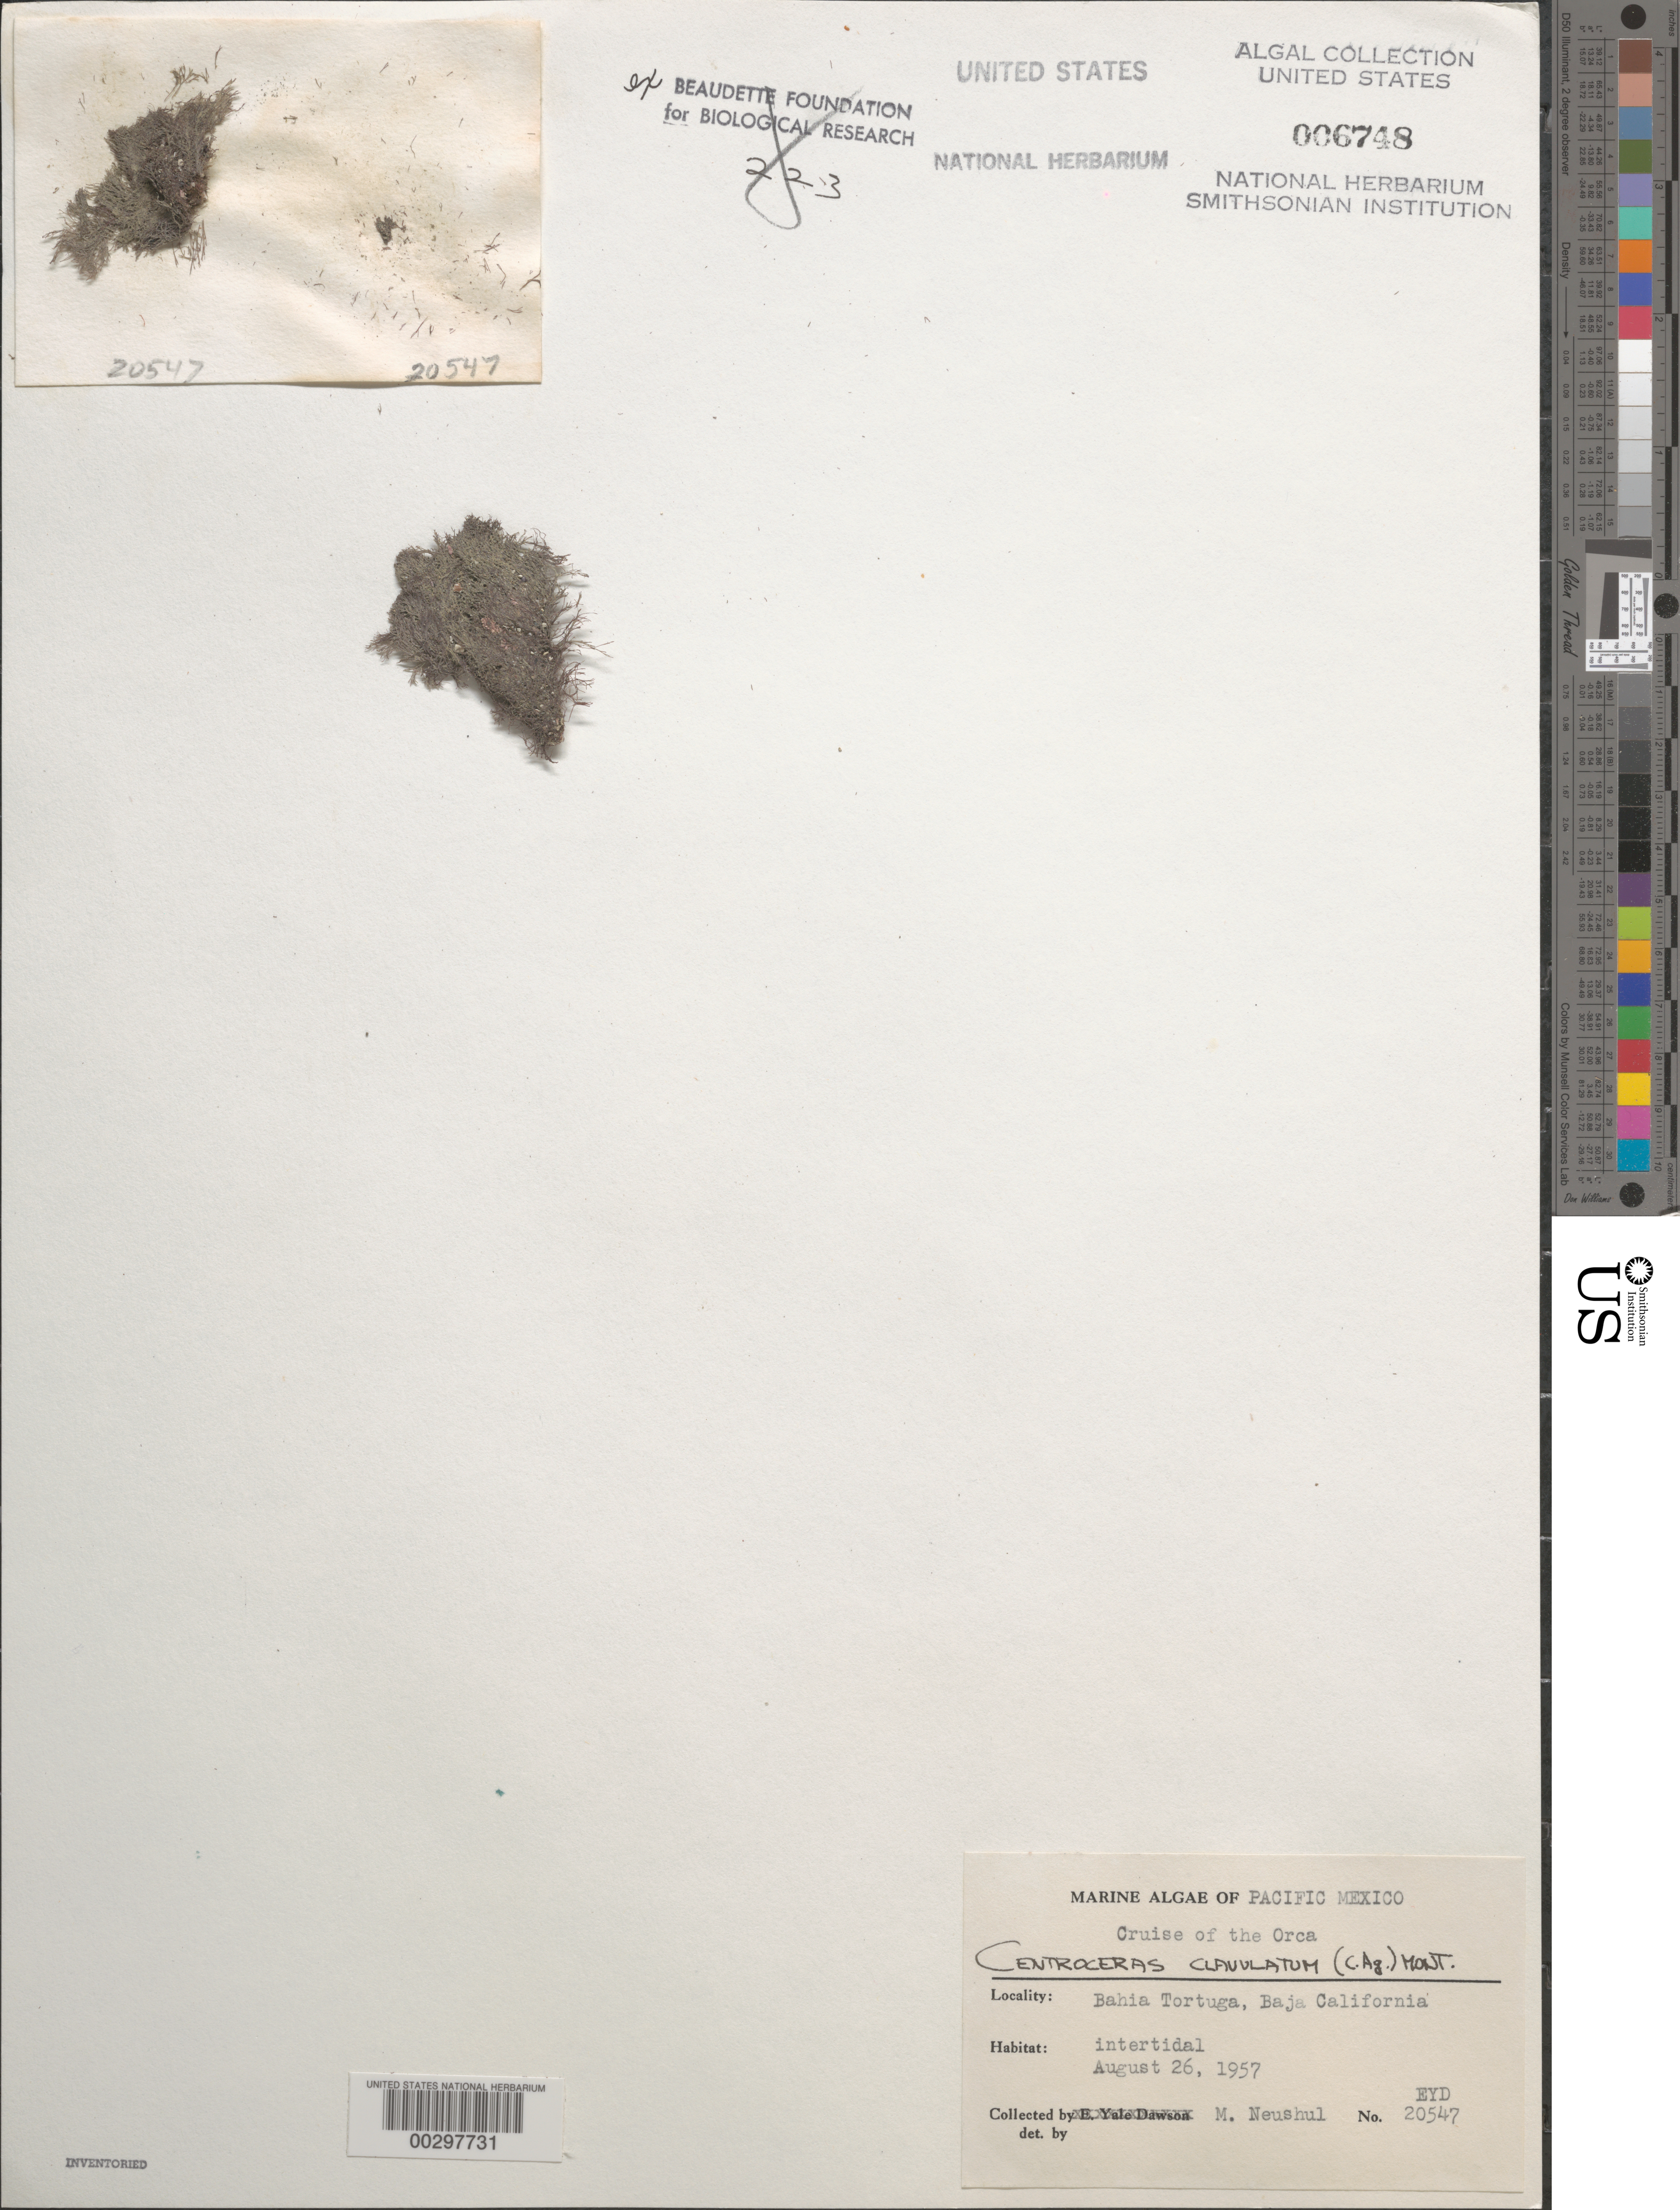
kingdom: Plantae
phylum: Rhodophyta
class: Florideophyceae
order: Ceramiales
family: Ceramiaceae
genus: Centroceras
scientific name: Centroceras clavulatum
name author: (C. Agardh) Mont.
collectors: M. Neushul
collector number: EYD 20547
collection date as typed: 26 Aug 1957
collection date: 1957-08-26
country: Mexico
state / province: Baja California Sur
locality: Bahia Tortuga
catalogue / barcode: US 6748